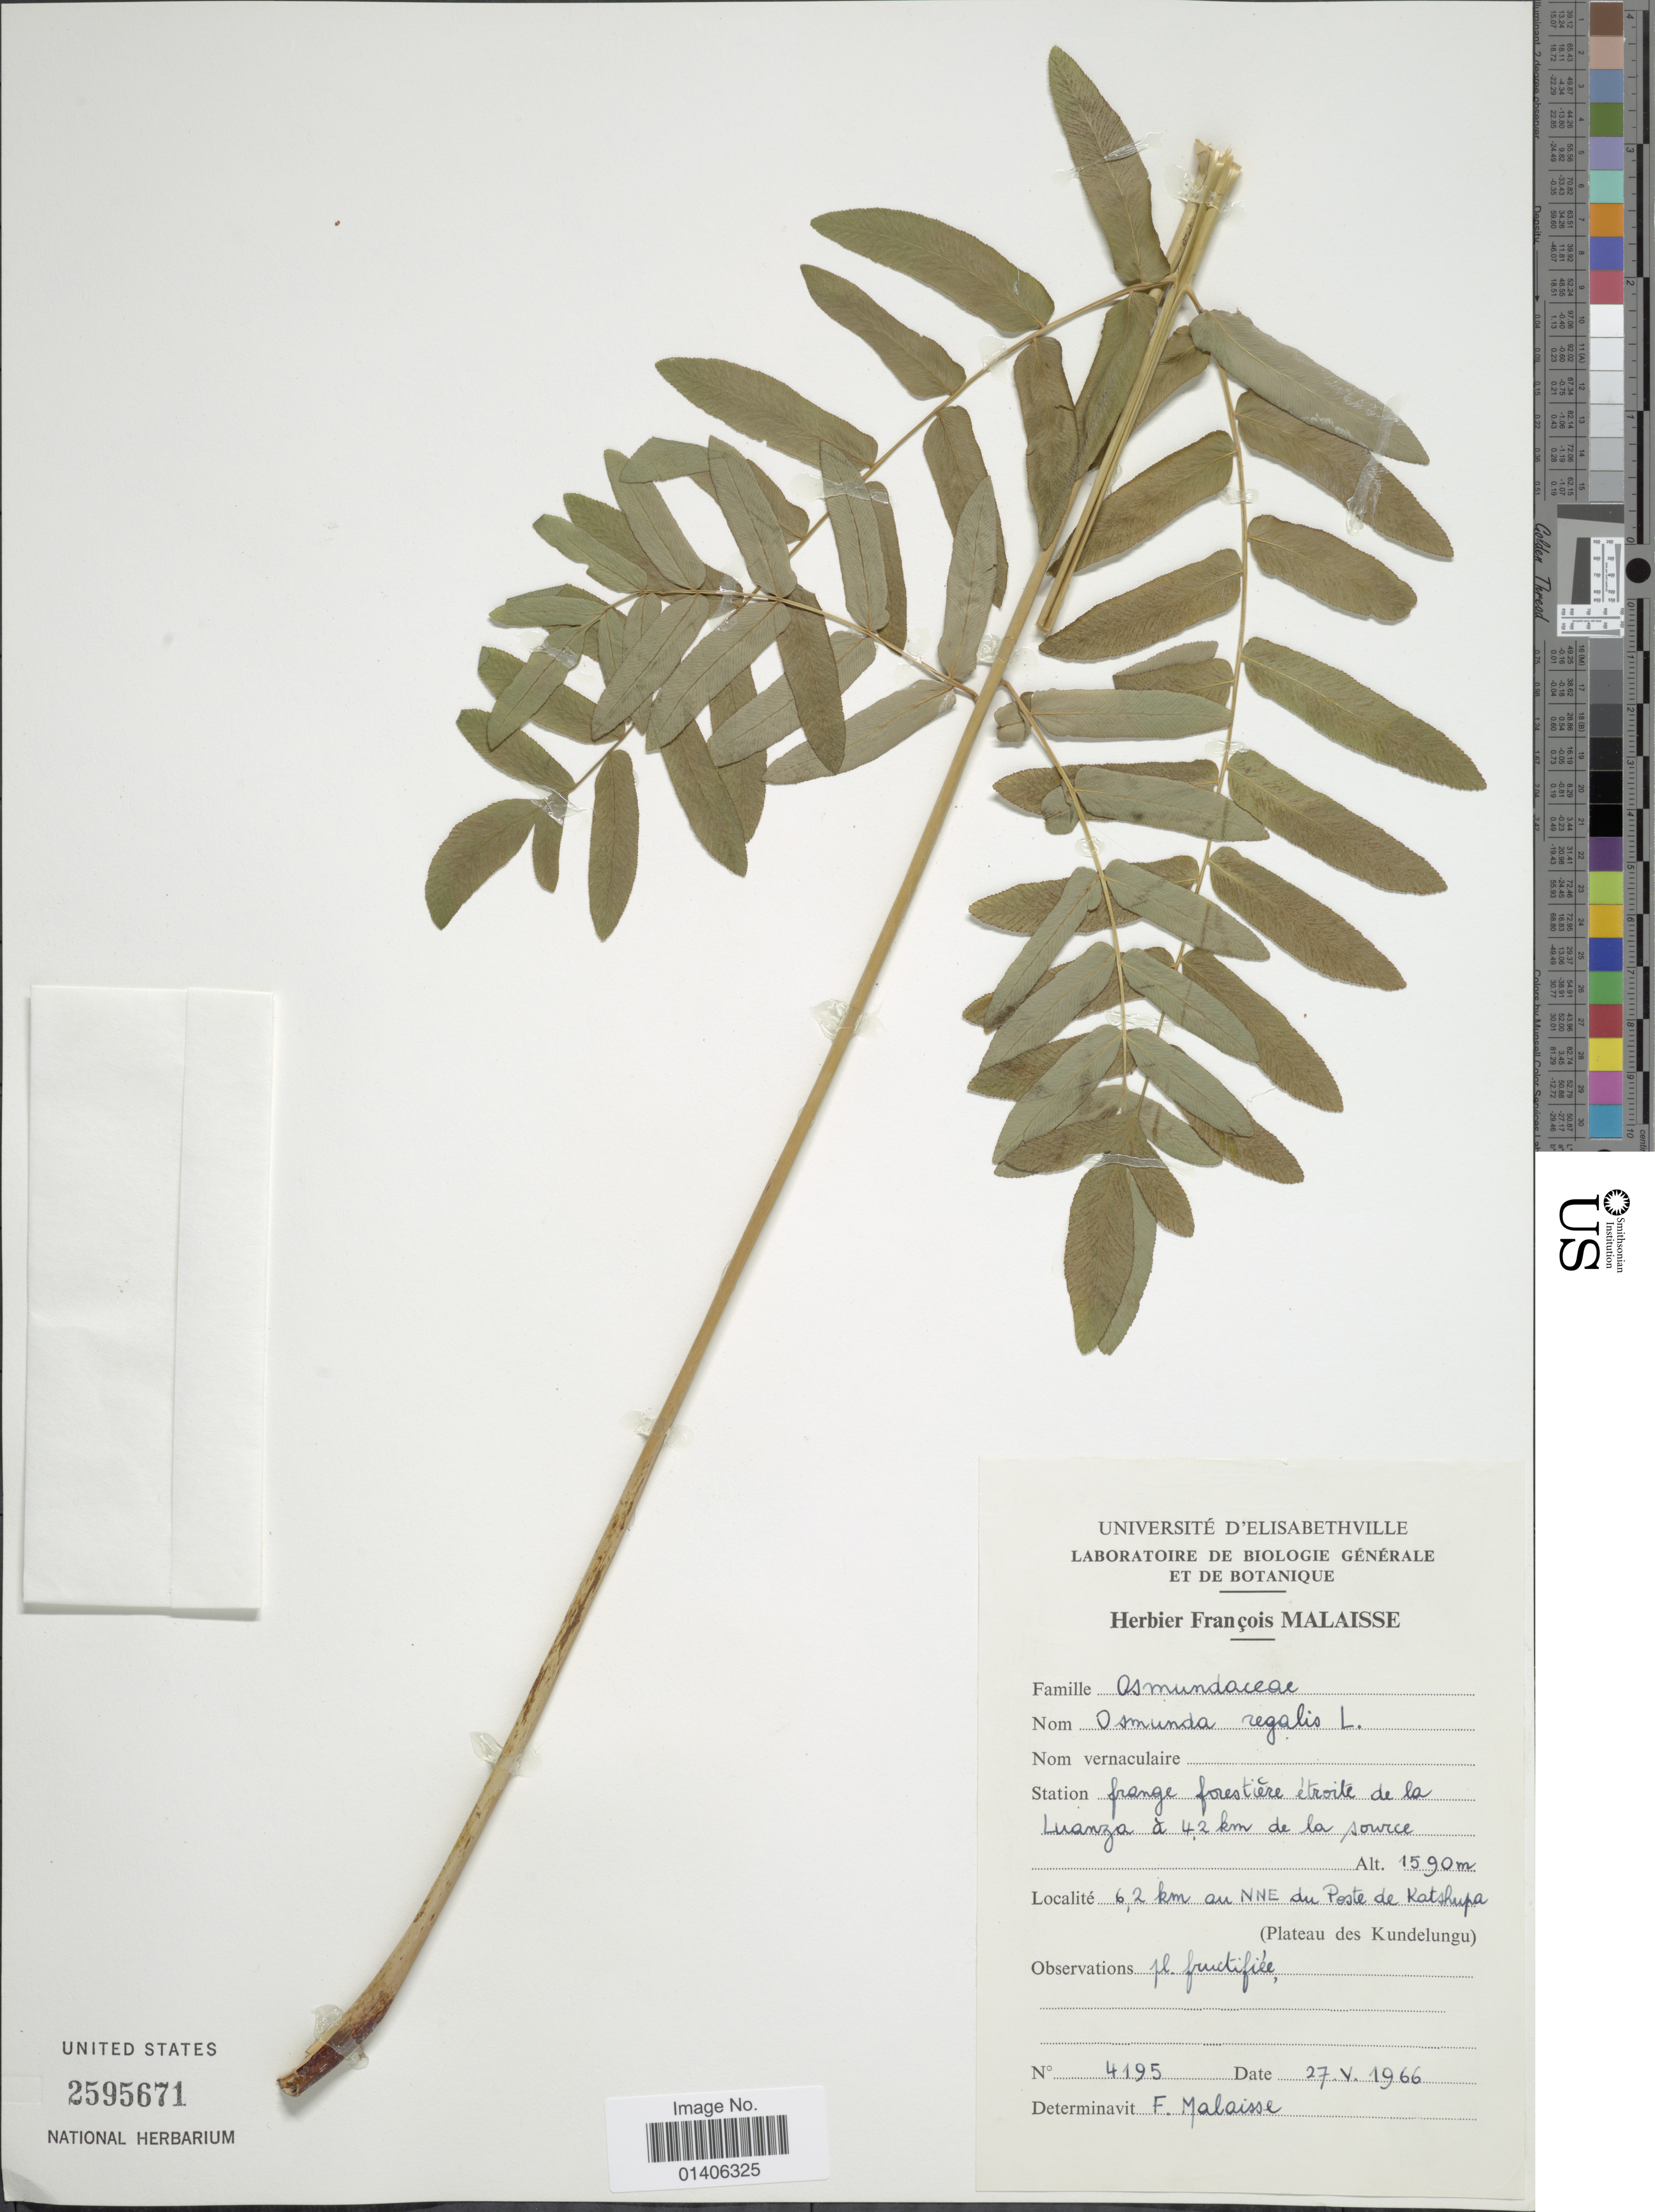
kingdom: Plantae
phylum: Tracheophyta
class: Polypodiopsida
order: Osmundales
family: Osmundaceae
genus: Osmunda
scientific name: Osmunda regalis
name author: L.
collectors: ex herb. François Malaisse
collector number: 4195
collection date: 1966-05-27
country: Congo, Democratic Republic of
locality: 6.2 km au NNE du Poste de Katshupa, Plateau des Kundelungu), frange forestière étroite de la Luanza a 4.2 km de la source.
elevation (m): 1590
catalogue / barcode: US 2595671